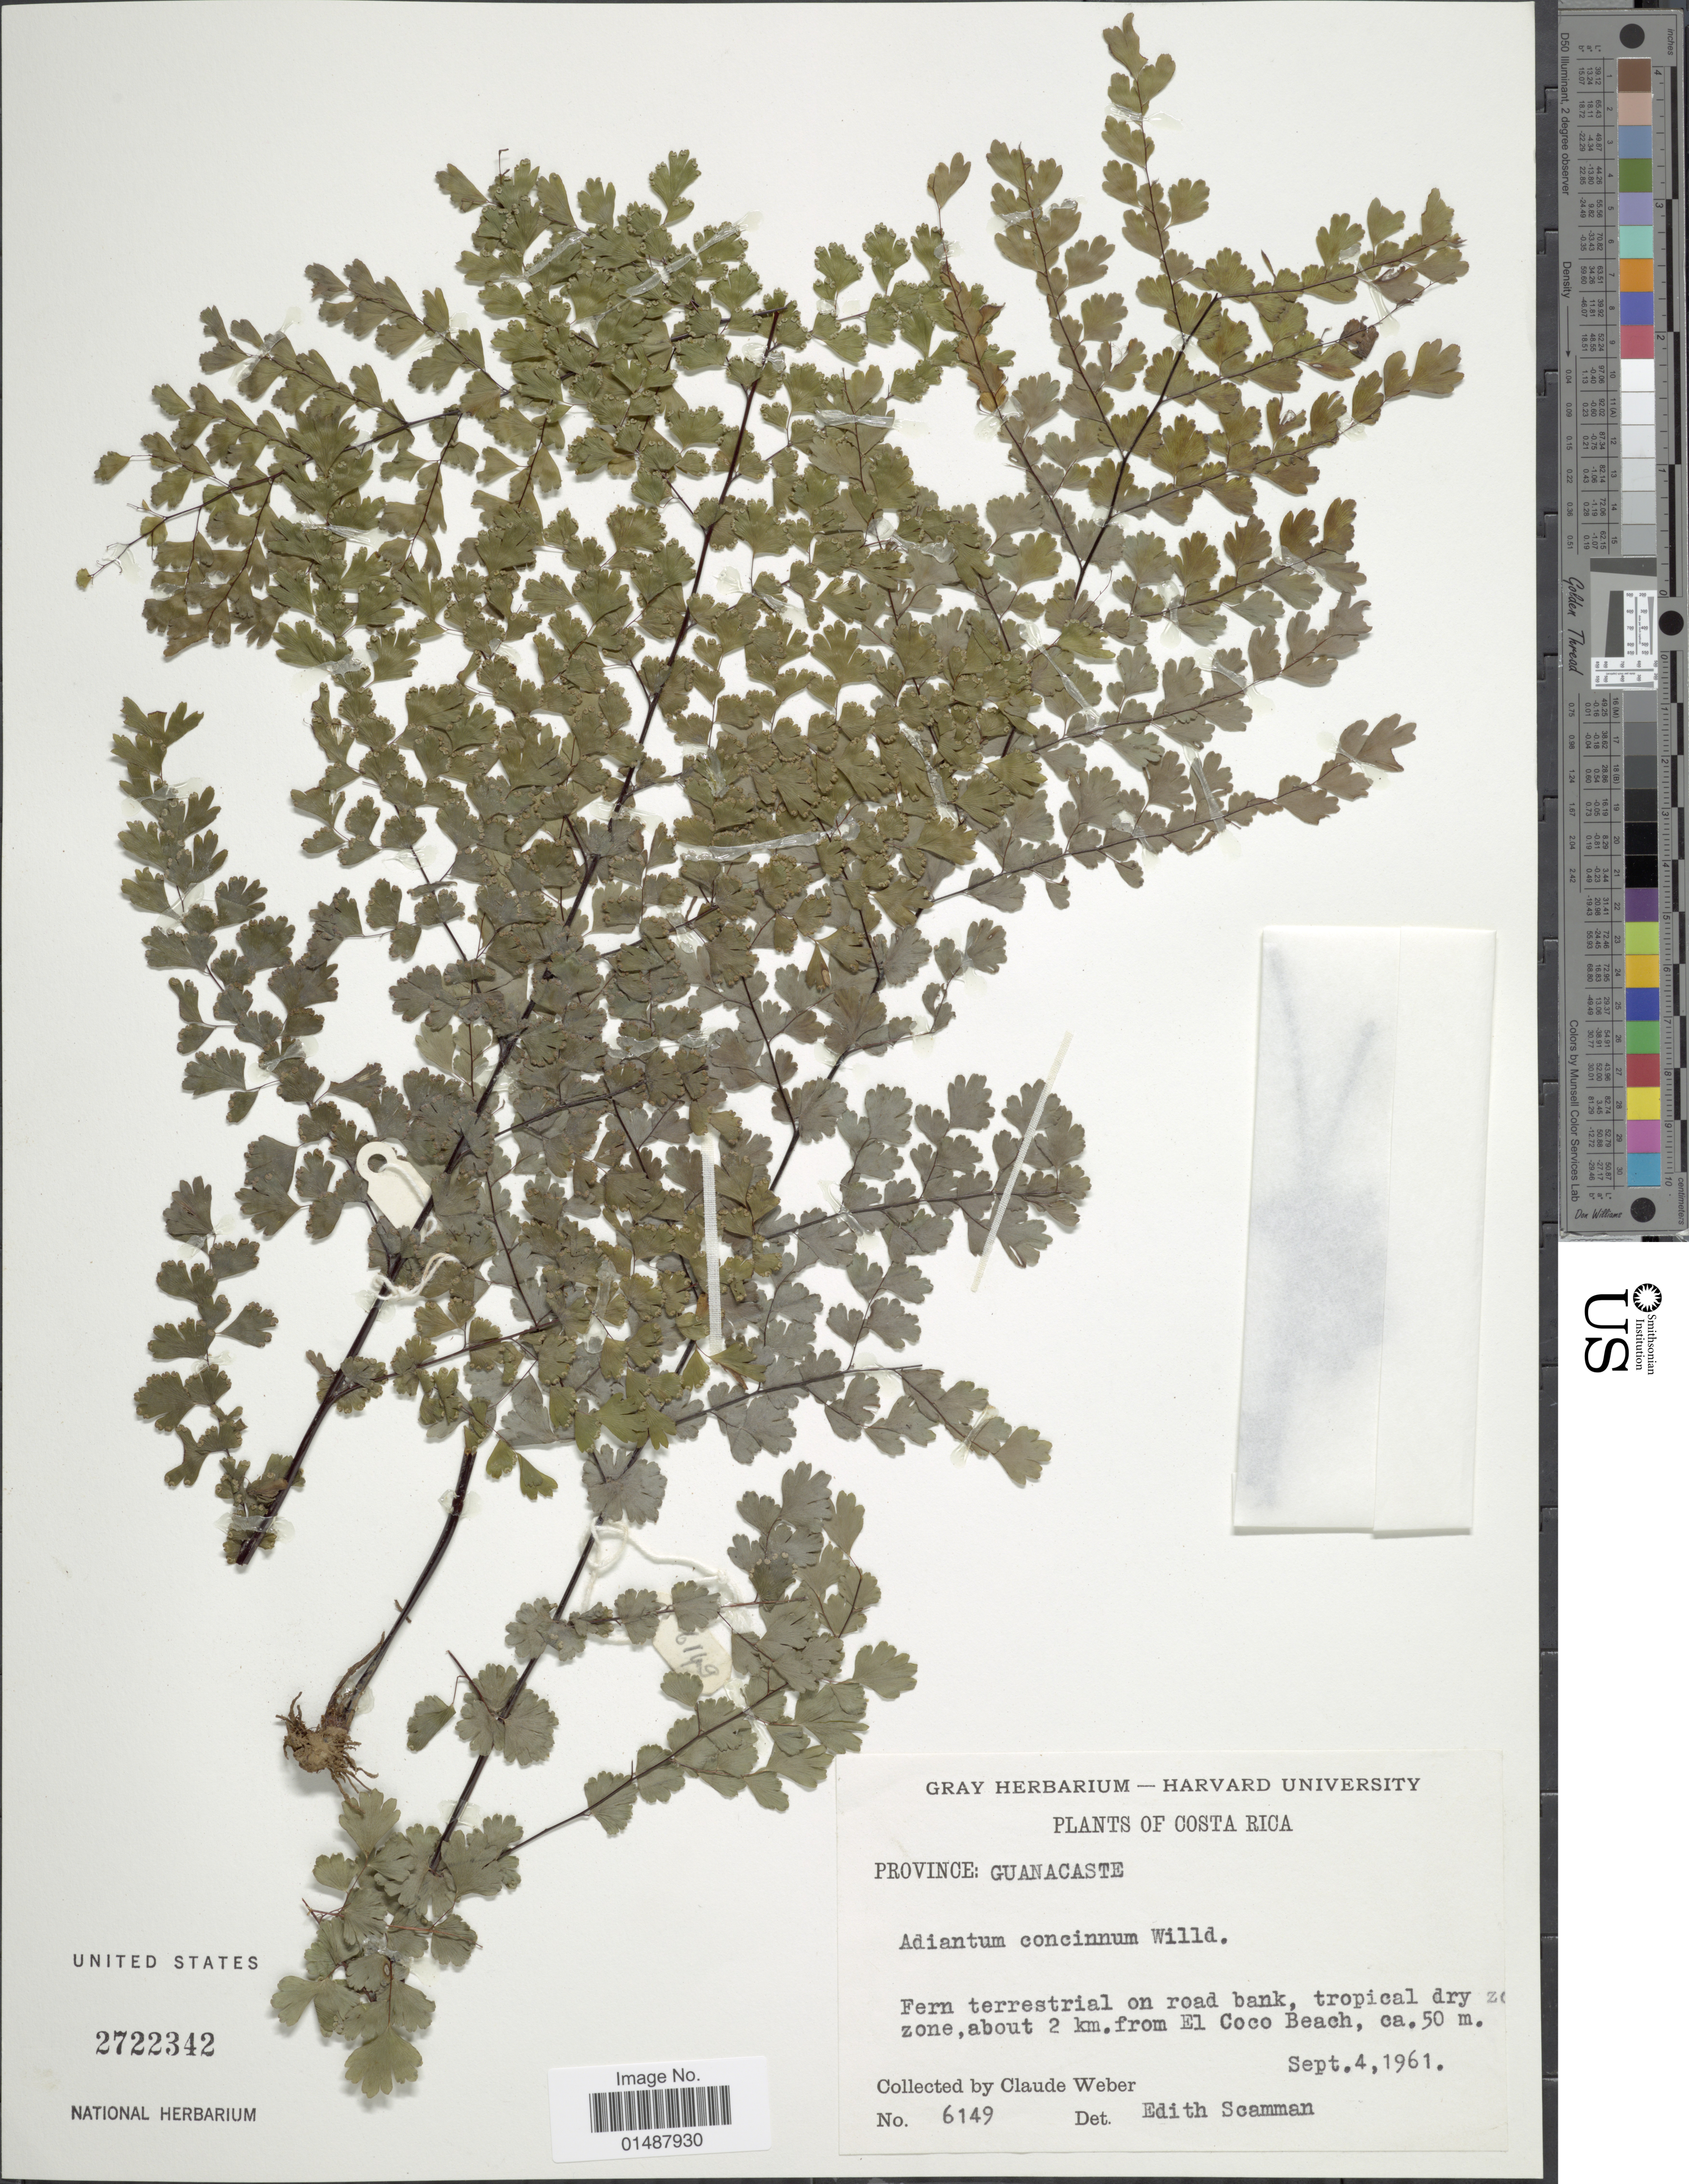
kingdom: Plantae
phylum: Tracheophyta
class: Polypodiopsida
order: Polypodiales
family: Pteridaceae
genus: Adiantum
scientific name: Adiantum concinnum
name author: Humb. & Bonpl. ex Willd.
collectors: C. I. Weber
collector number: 6149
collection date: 1961-09-04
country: Costa Rica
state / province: Guanacaste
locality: Fern terrestrial on road bank, tropical dry zone,about 2 km. from El Coco Beach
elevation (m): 50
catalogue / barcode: US 2722342